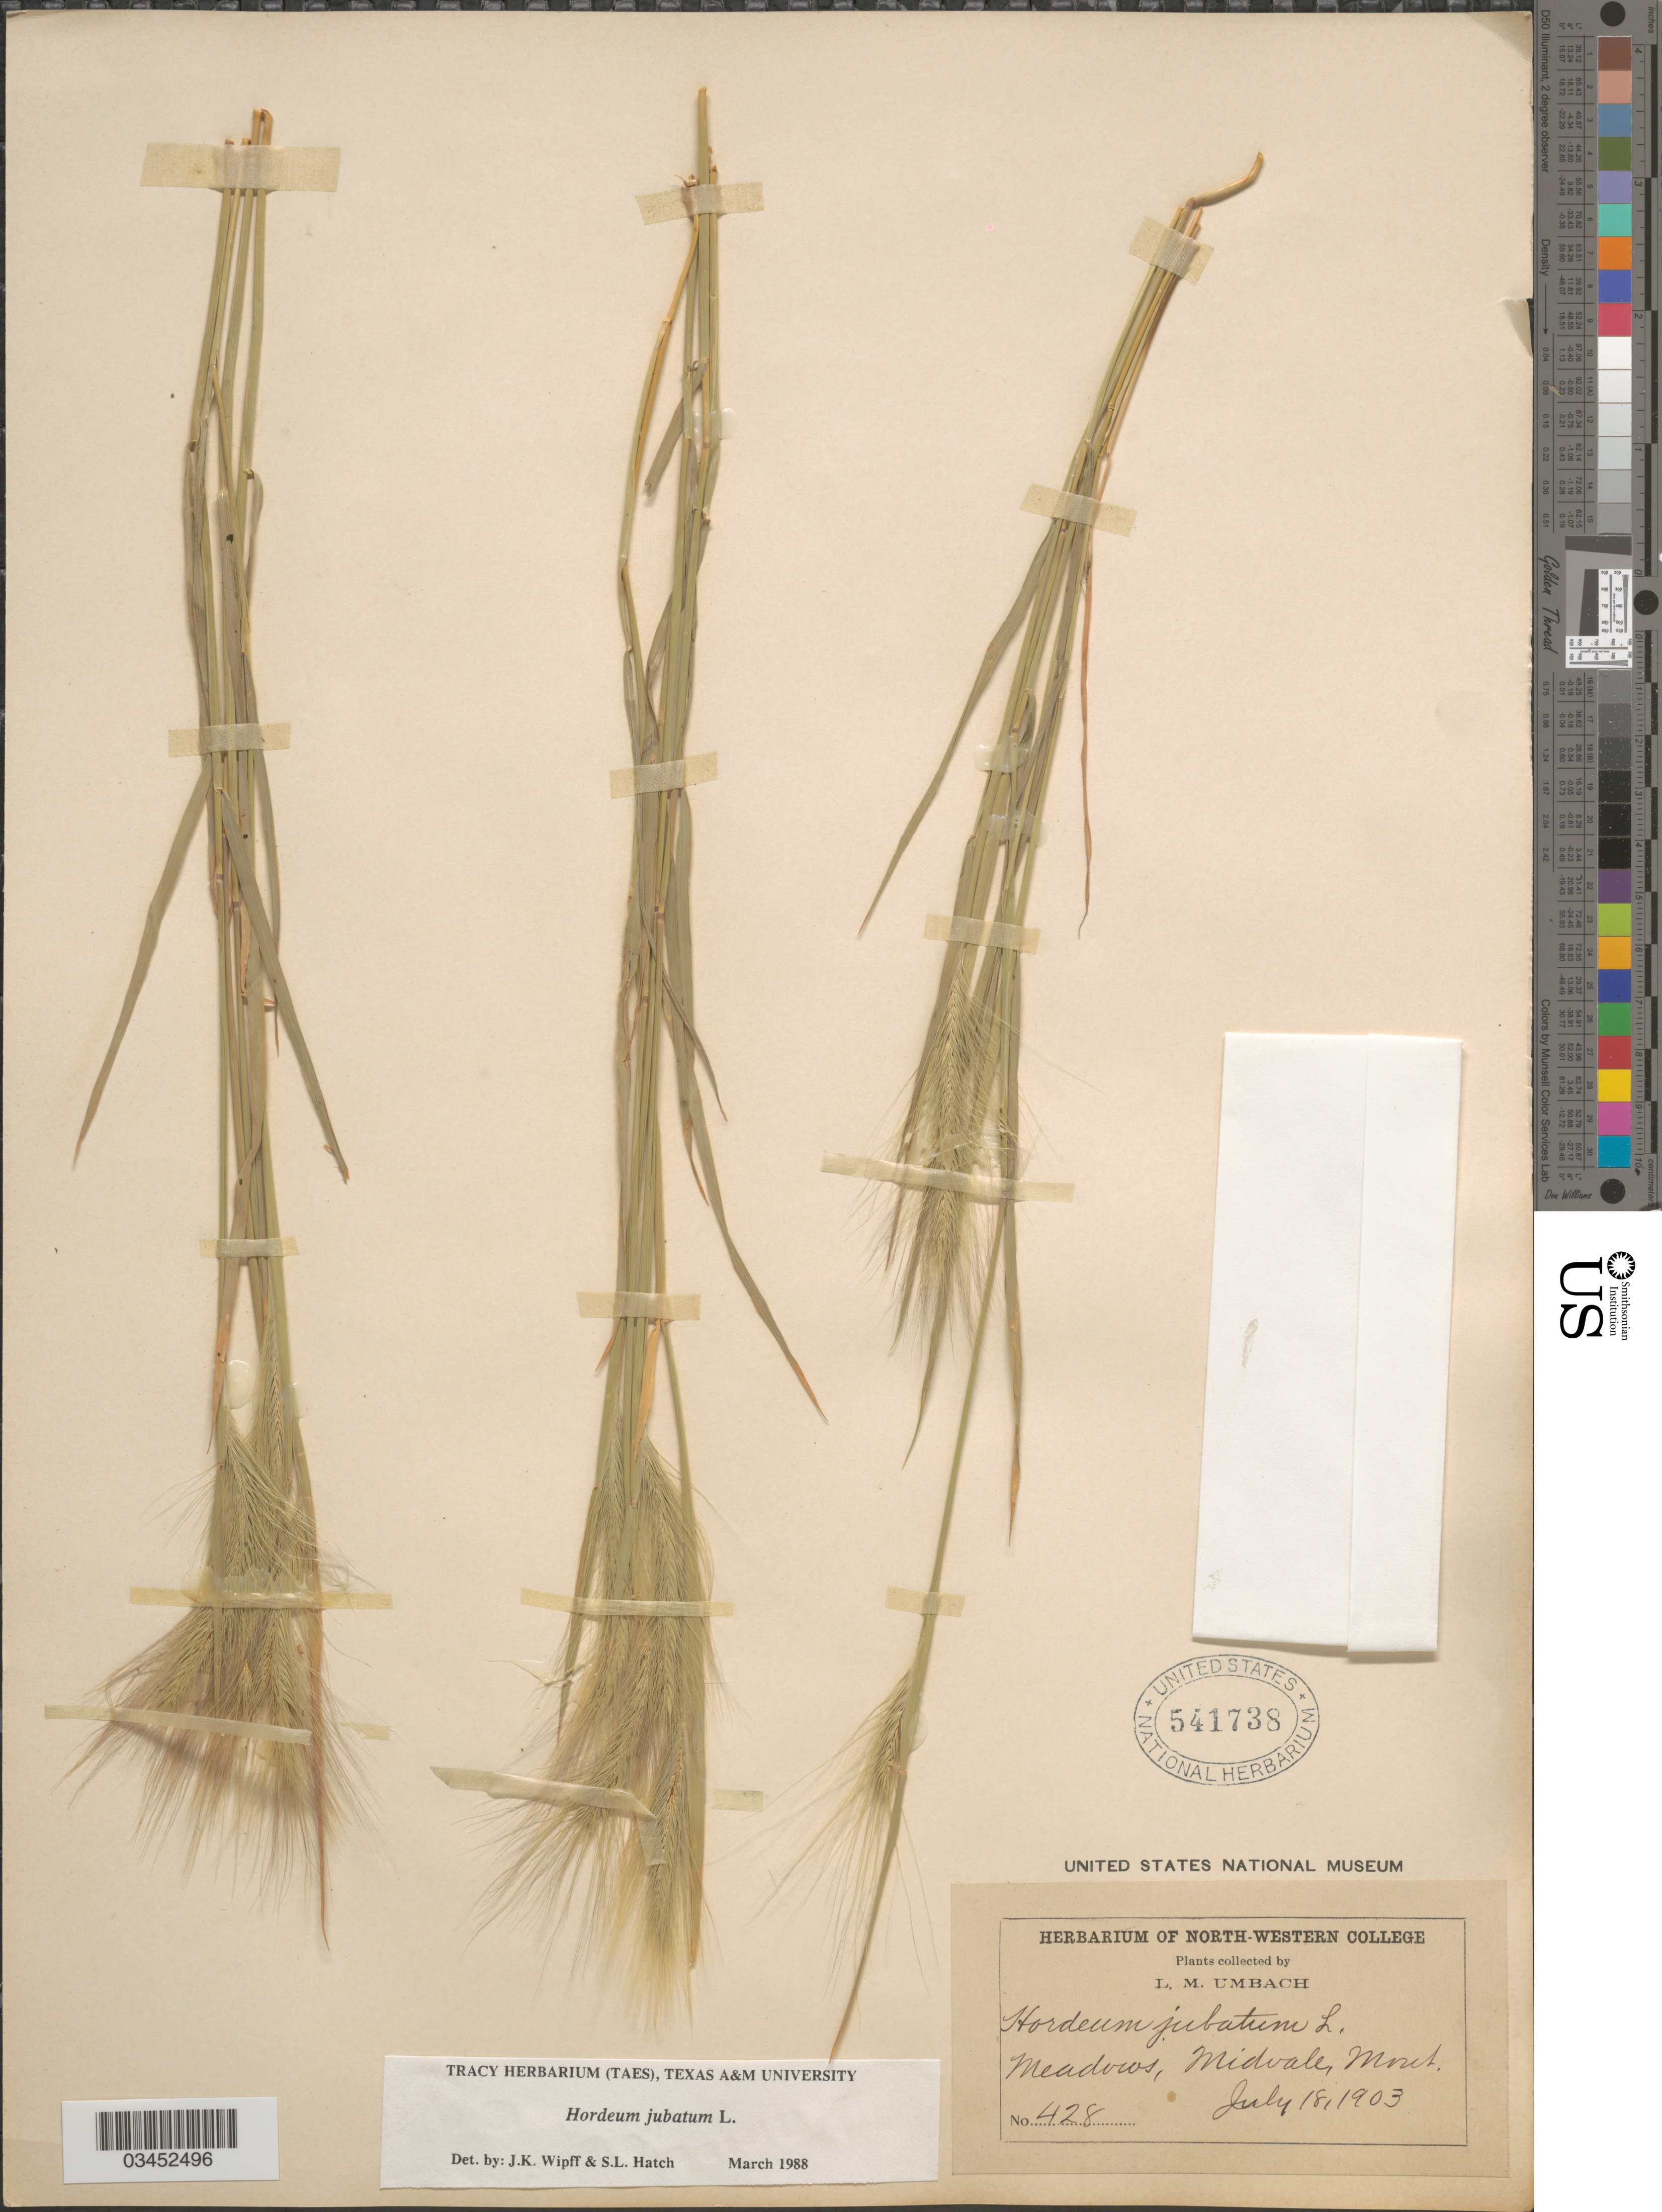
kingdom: Plantae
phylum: Tracheophyta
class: Liliopsida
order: Poales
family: Poaceae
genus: Hordeum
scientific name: Hordeum jubatum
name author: L.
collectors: L. M. Umbach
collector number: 428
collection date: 1903-07-18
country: United States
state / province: Montana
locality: Meadows, Midvale.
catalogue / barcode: US 541738